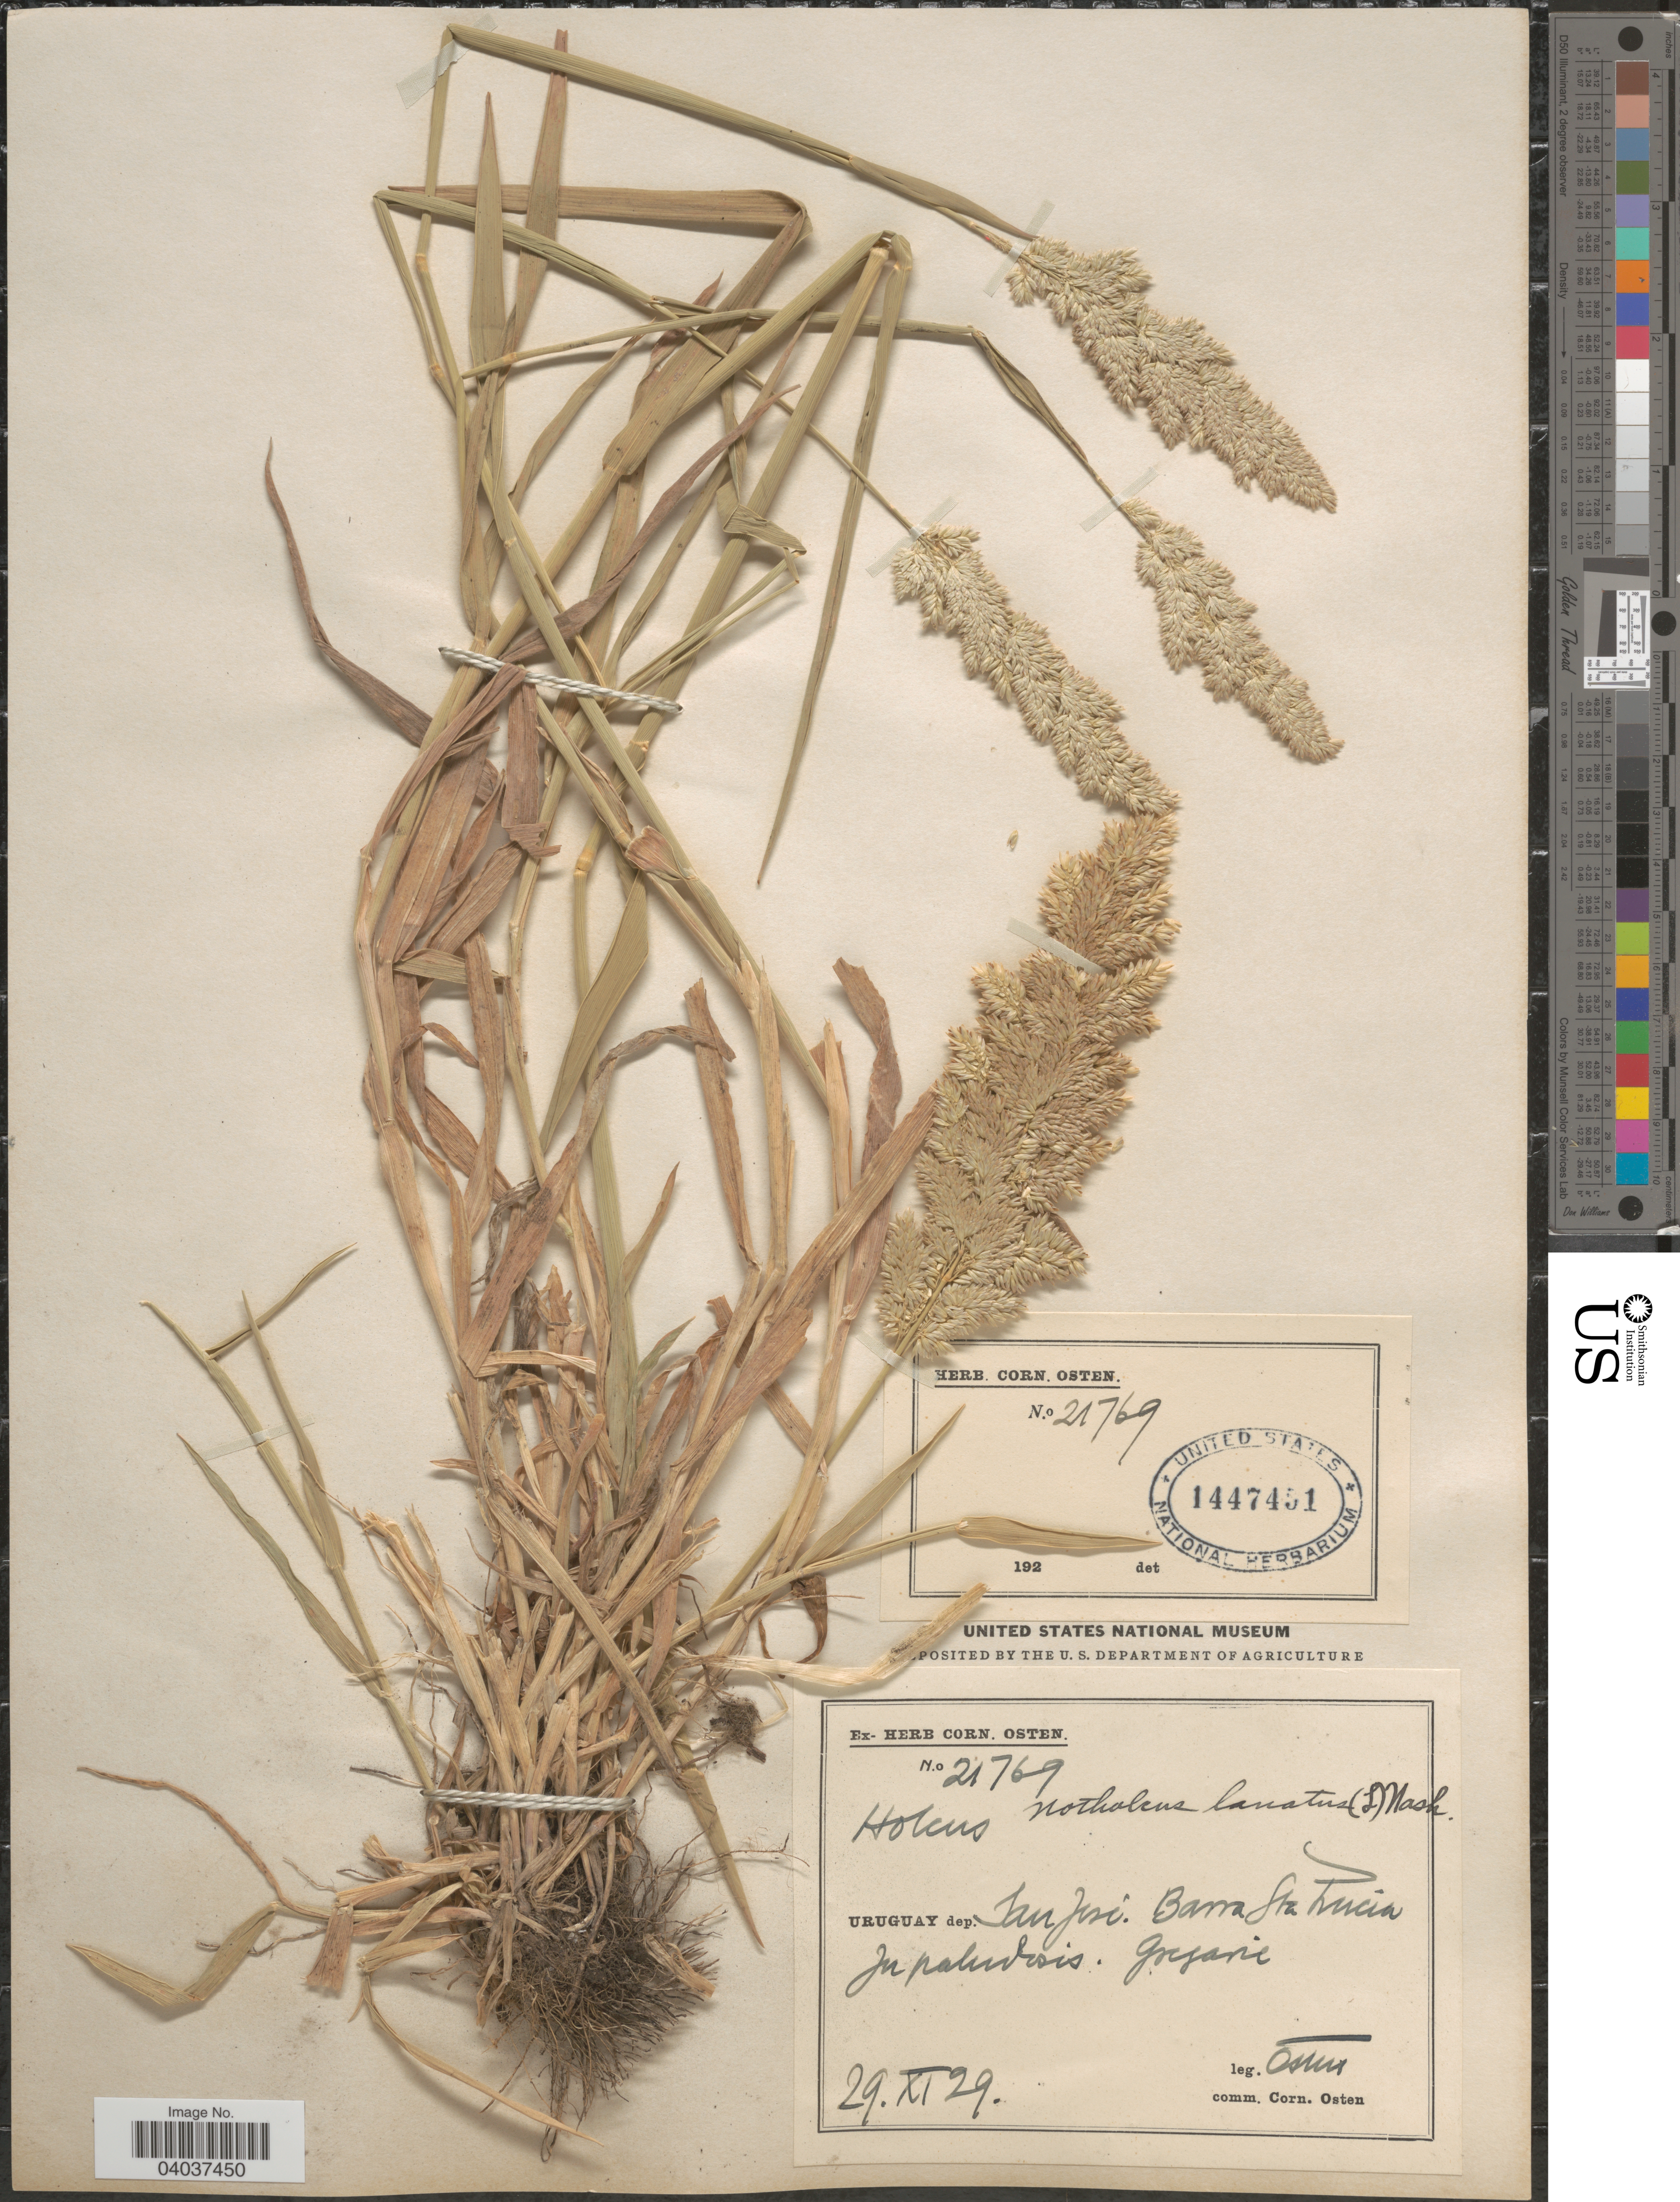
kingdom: Plantae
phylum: Tracheophyta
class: Liliopsida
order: Poales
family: Poaceae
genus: Holcus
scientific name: Holcus lanatus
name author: L.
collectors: C. Osten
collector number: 21769*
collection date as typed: Transcribed d/m/y: 29/11/29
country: Uruguay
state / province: San Jose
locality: Dep. San José. Barra Sta Lucia.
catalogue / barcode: US 1447451